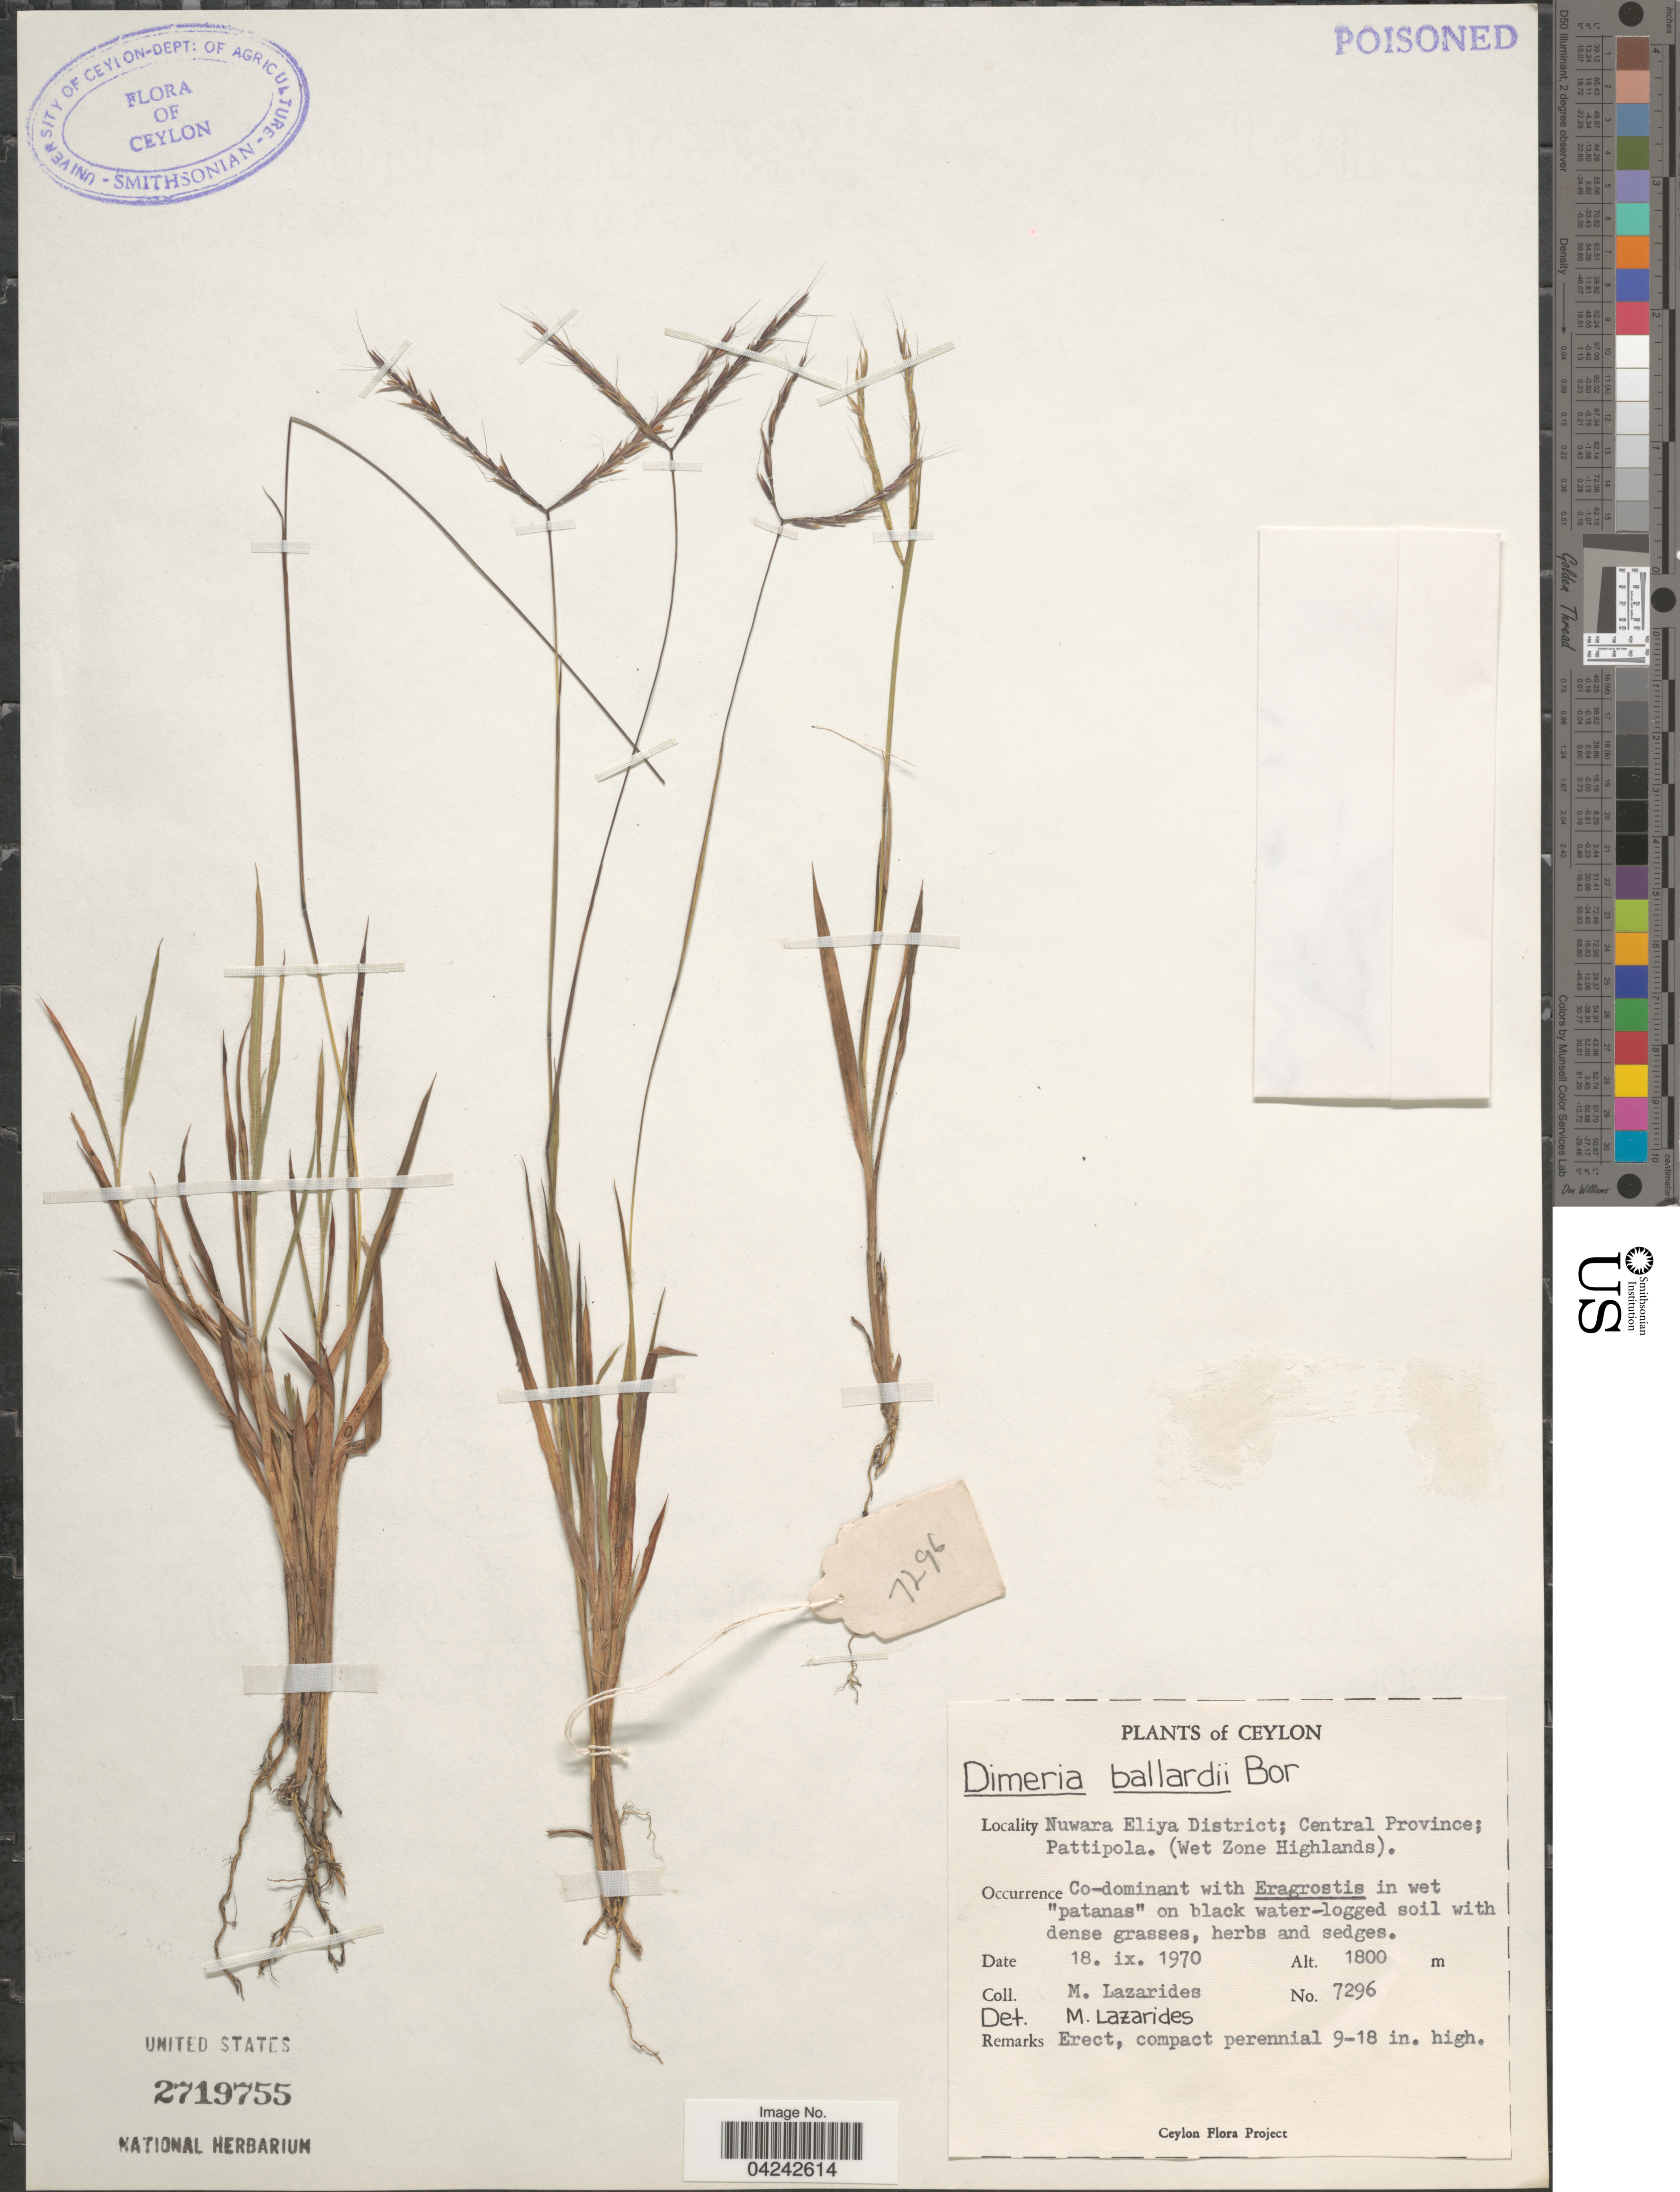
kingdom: Plantae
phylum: Tracheophyta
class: Liliopsida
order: Poales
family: Poaceae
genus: Dimeria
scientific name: Dimeria ballardii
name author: Bor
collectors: M. Lazarides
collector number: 7296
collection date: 1970-09-18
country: Sri Lanka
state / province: Central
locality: Ceylon. Nuwara Eliya District; Pattipola. (Wet Zone Highlands).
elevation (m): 1800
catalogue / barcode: US 2719755